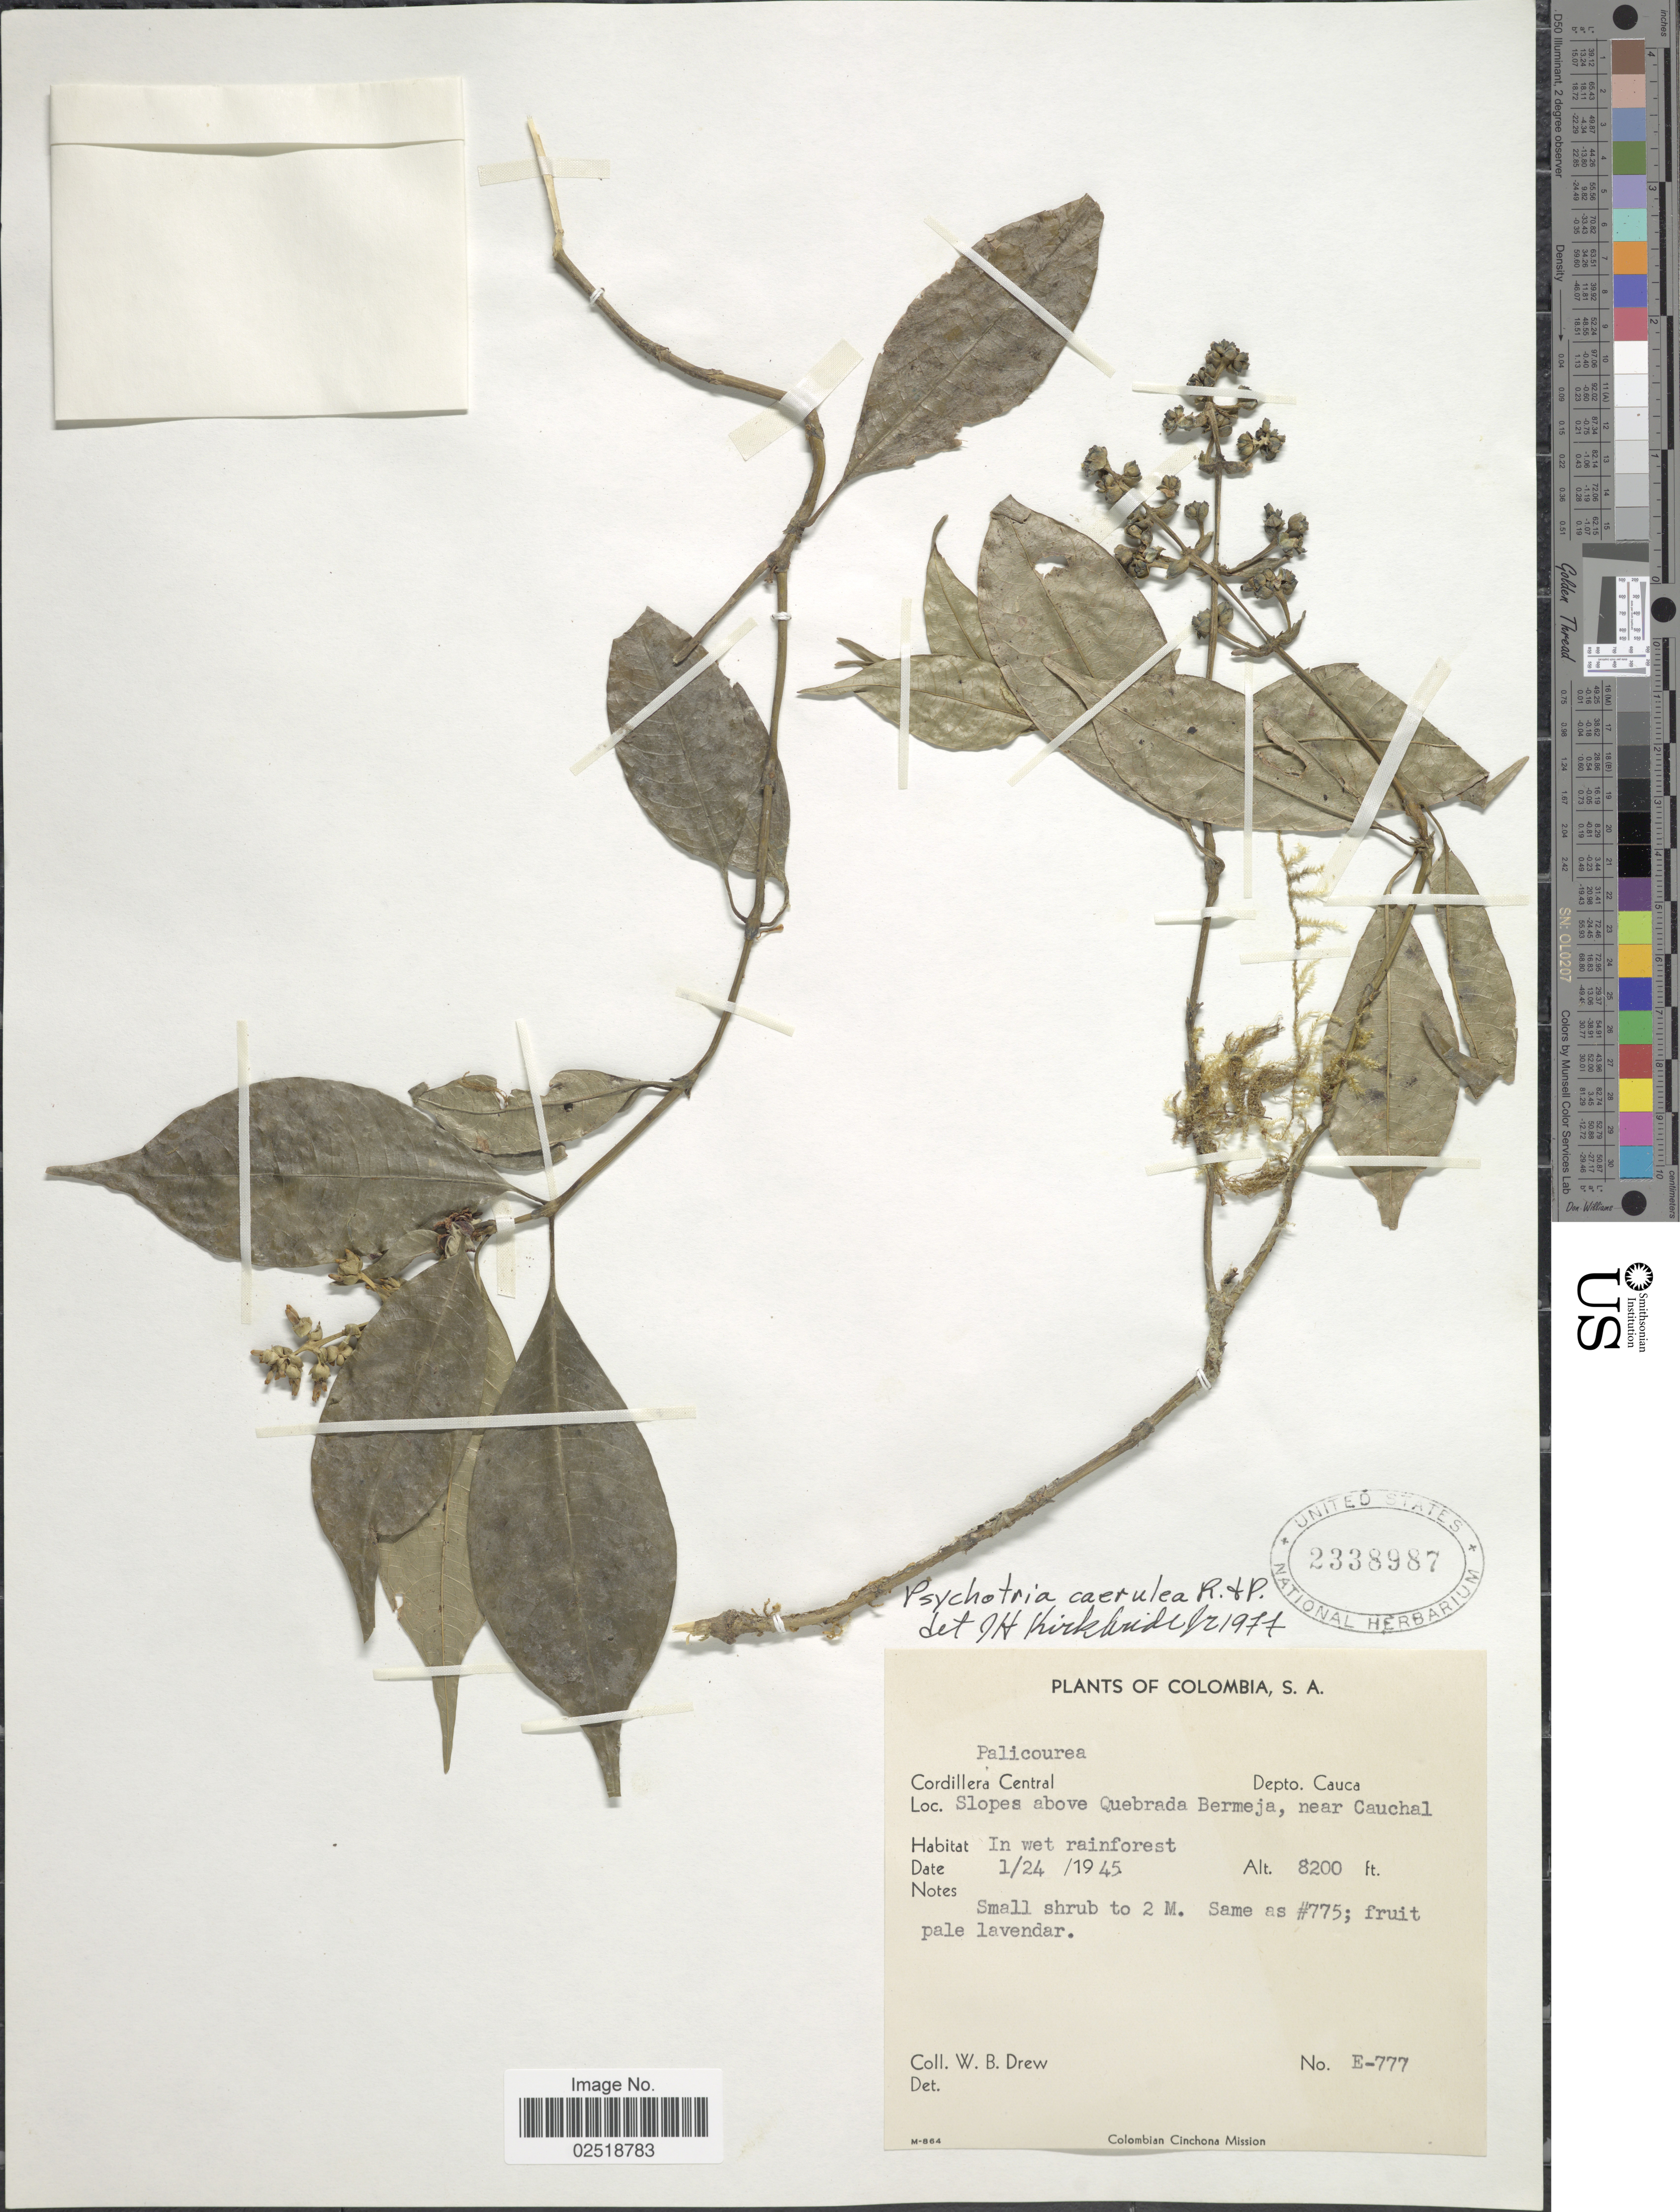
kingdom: Plantae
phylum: Tracheophyta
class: Magnoliopsida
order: Gentianales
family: Rubiaceae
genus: Psychotria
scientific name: Psychotria caerulea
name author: Ruiz & Pav.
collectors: W. B. Drew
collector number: E-777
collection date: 1945-01-24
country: Colombia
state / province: Cauca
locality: Cordillera Central, Depto. Cauca, Slopes above Quebrada Bermeja, near Cauchal, In wet rainforest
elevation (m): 2499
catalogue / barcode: US 2338987